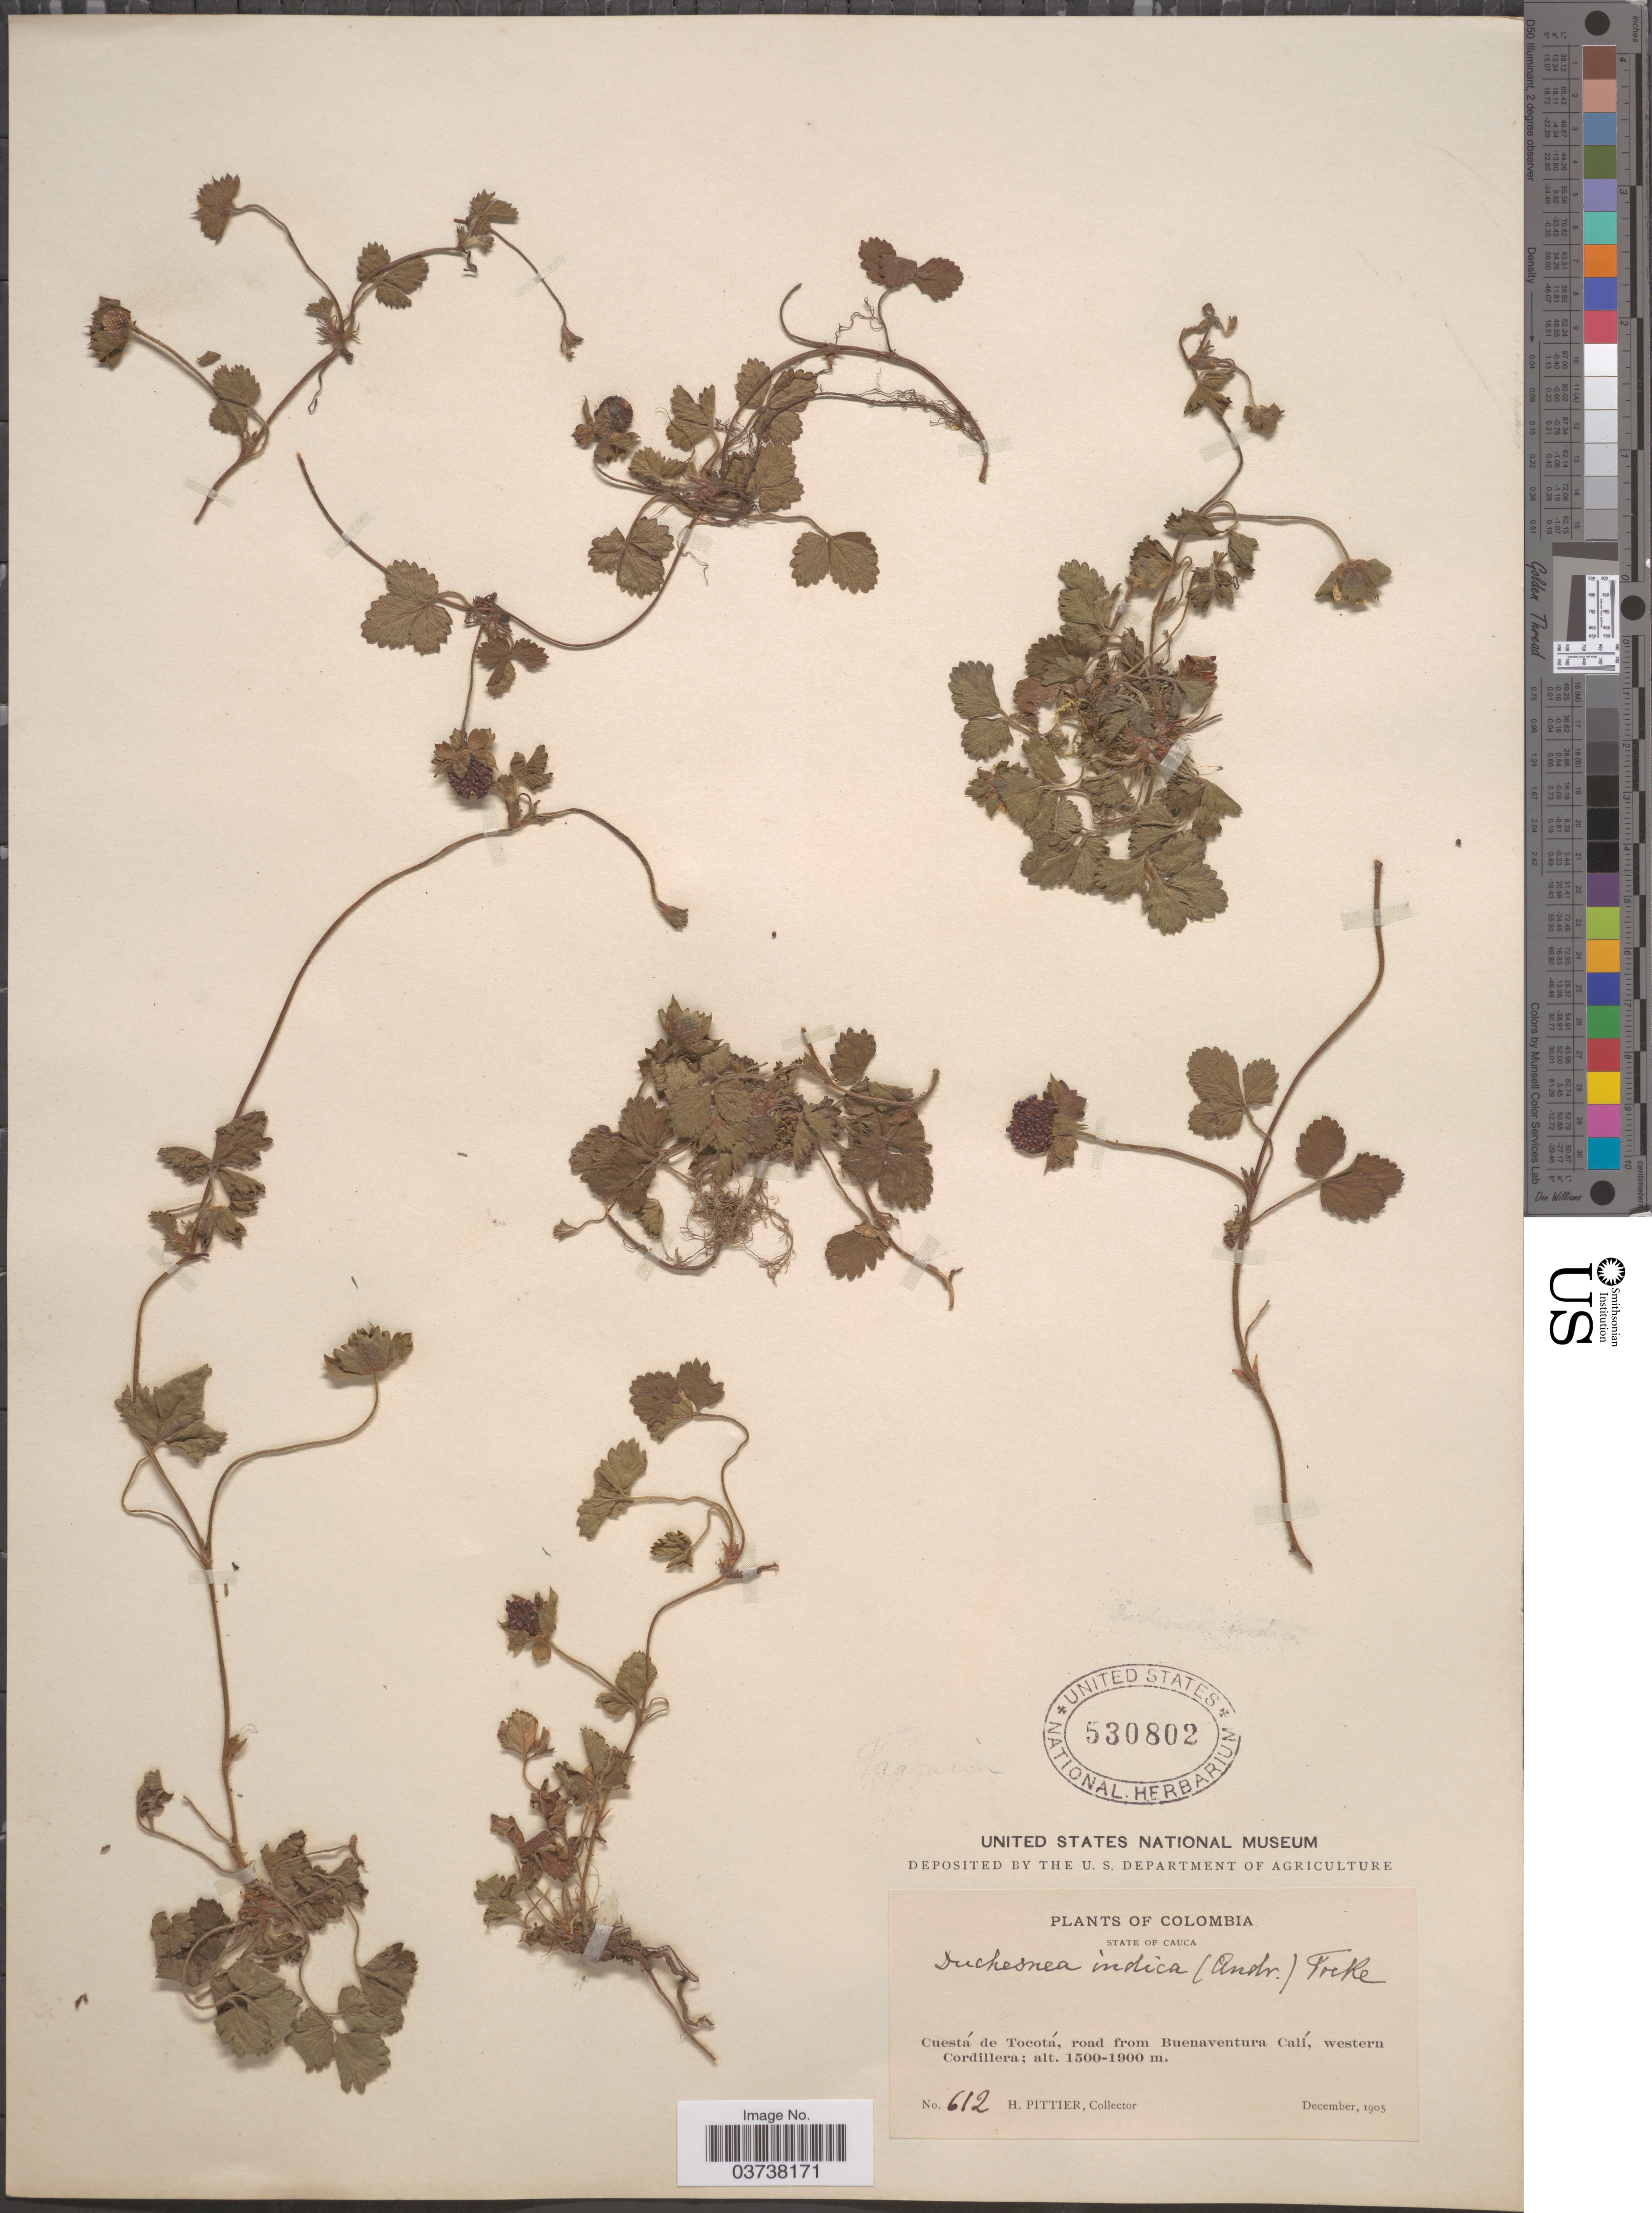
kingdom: Plantae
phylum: Tracheophyta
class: Magnoliopsida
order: Rosales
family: Rosaceae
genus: Potentilla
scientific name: Potentilla indica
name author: (Andrews) Th. Wolf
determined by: Strong, Mark T., (BOT), Smithsonian Institution - National Museum of Natural History (UNITED STATES)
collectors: H. F. Pittier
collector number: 612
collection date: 1905-12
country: Colombia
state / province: Cauca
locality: Cuestá de Tocotá, road from Buenaventura Calí, western Cordillera.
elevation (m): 1500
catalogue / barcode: US 530802